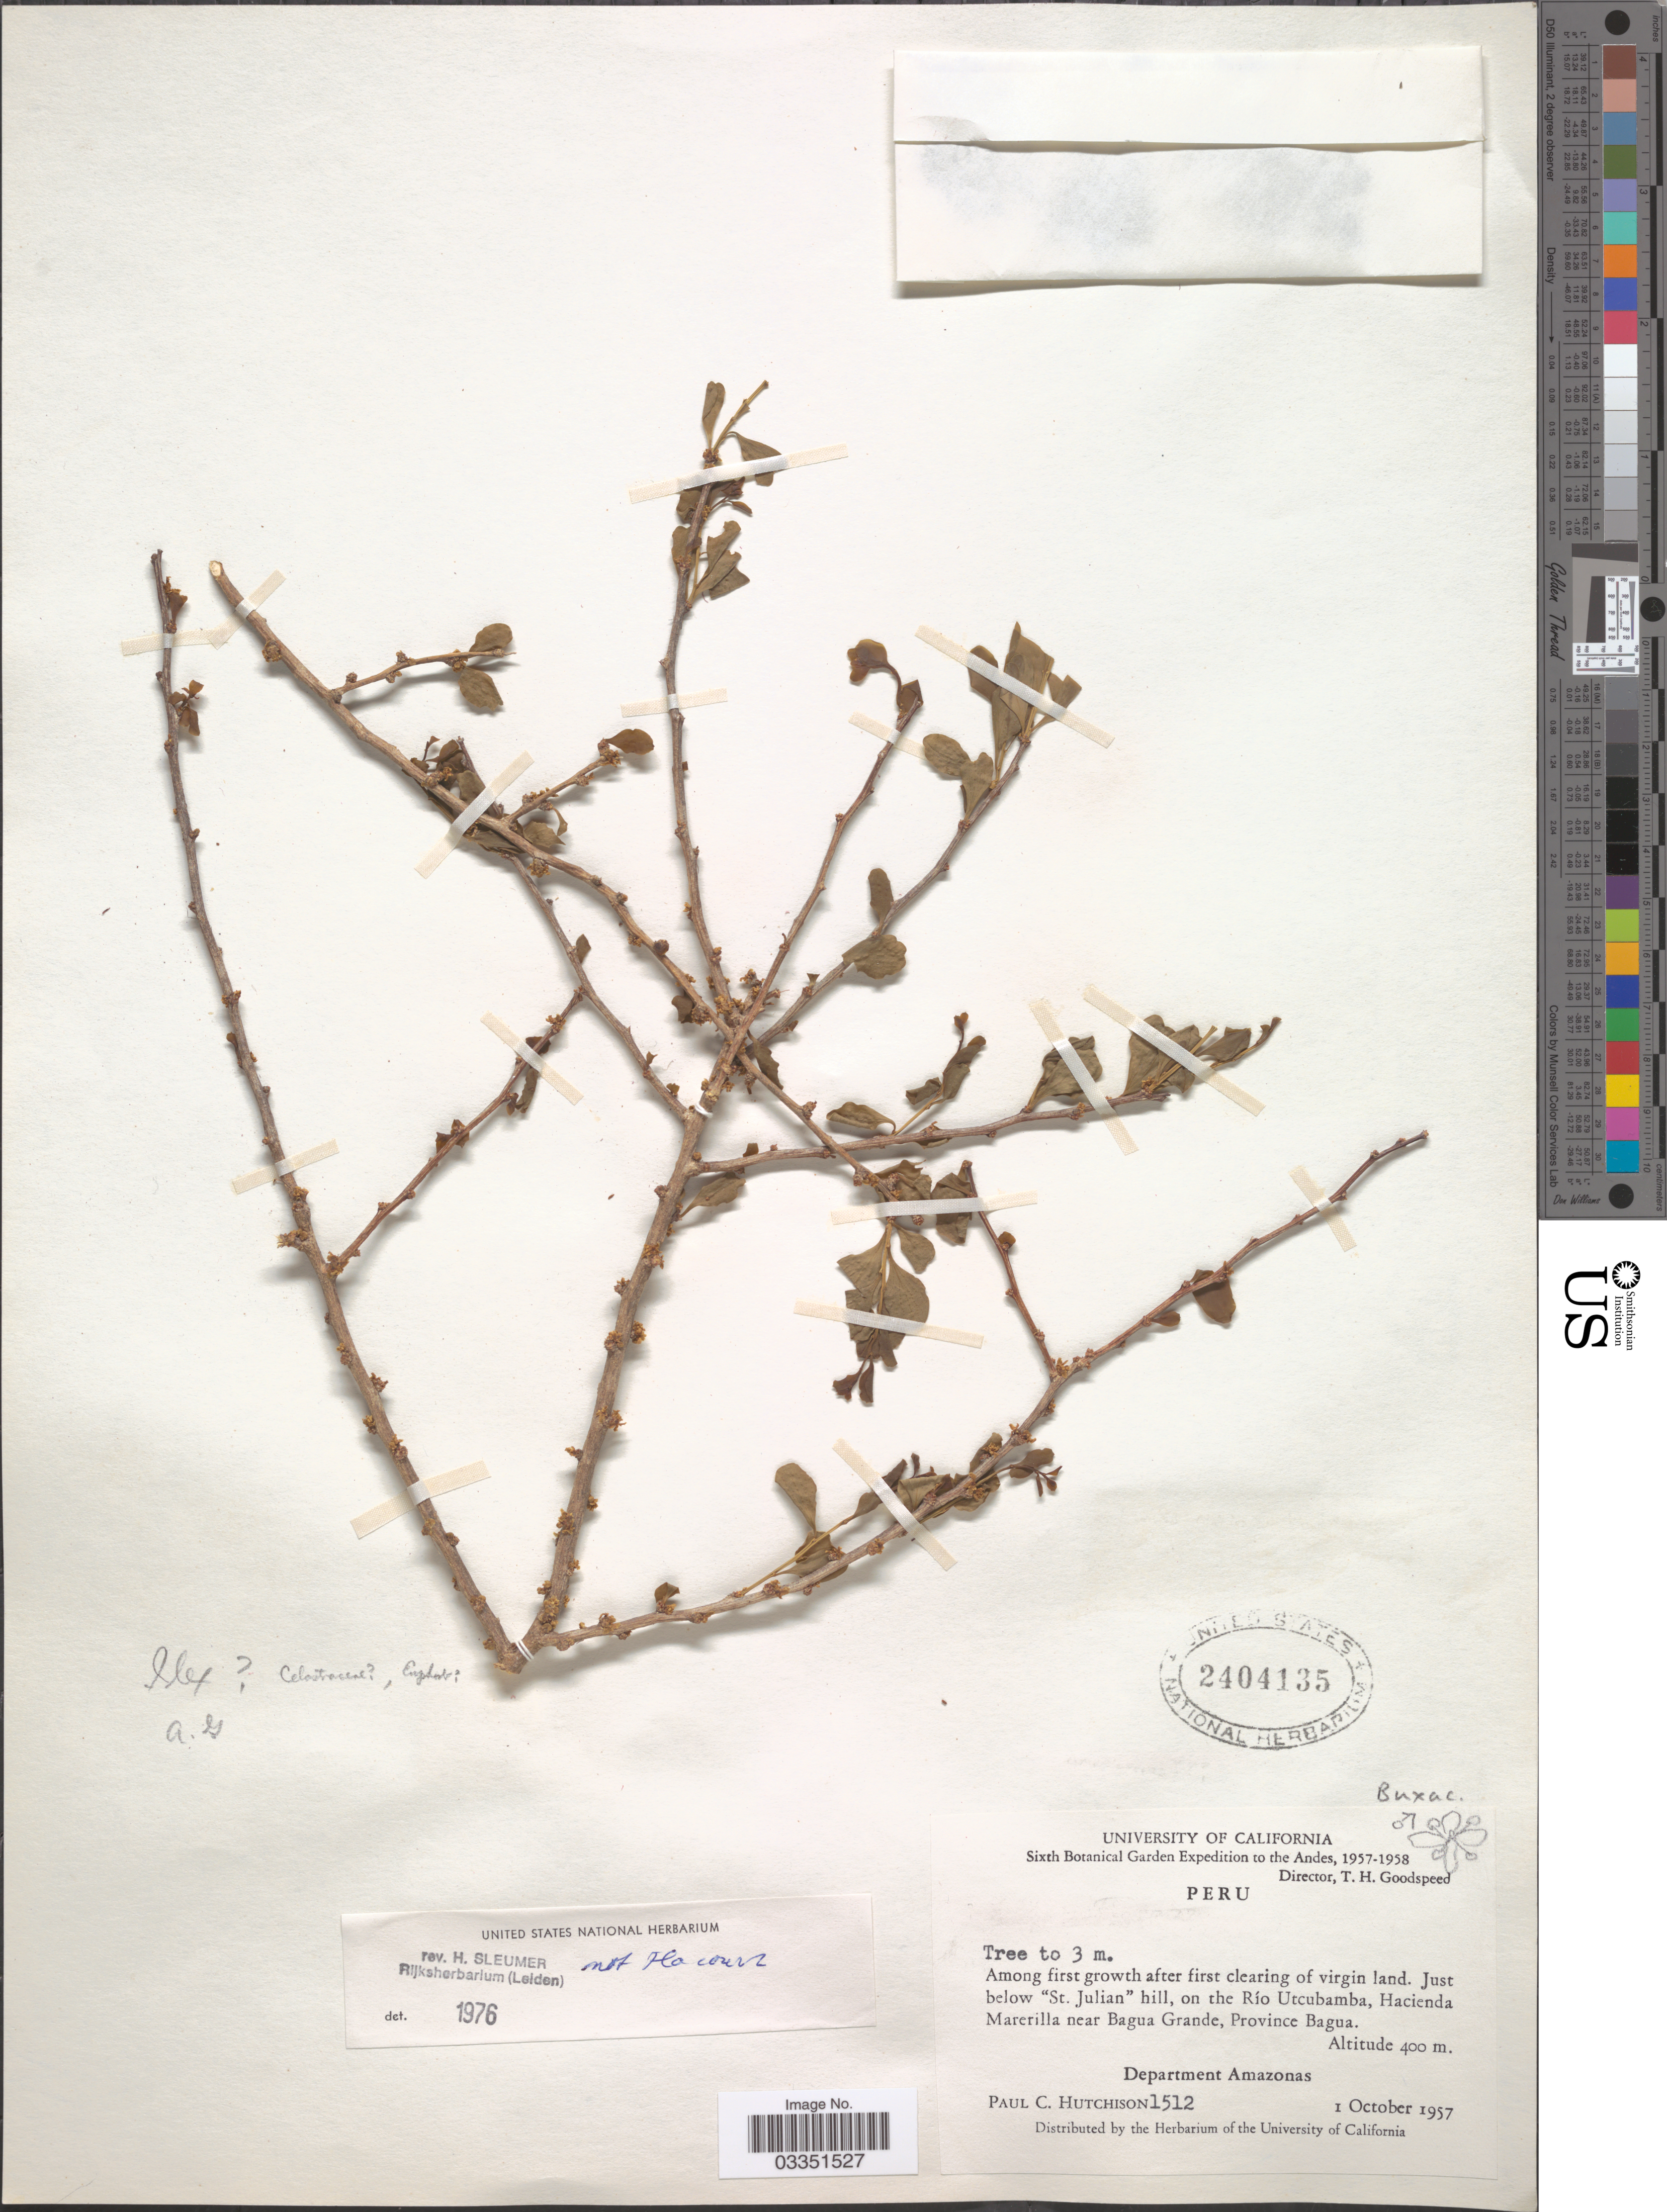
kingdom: Plantae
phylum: Tracheophyta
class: Magnoliopsida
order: Aquifoliales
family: Aquifoliaceae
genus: Ilex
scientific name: Ilex sp.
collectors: P. C. Hutchison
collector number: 1512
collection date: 1957-10-01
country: Peru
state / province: Amazonas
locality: Just below "St. Julian" hill, on the Río Utcubamba, Hacienda Marerilla near Bagua Grande, Province Bagua. Department Amazonas.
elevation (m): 400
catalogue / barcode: US 2404135